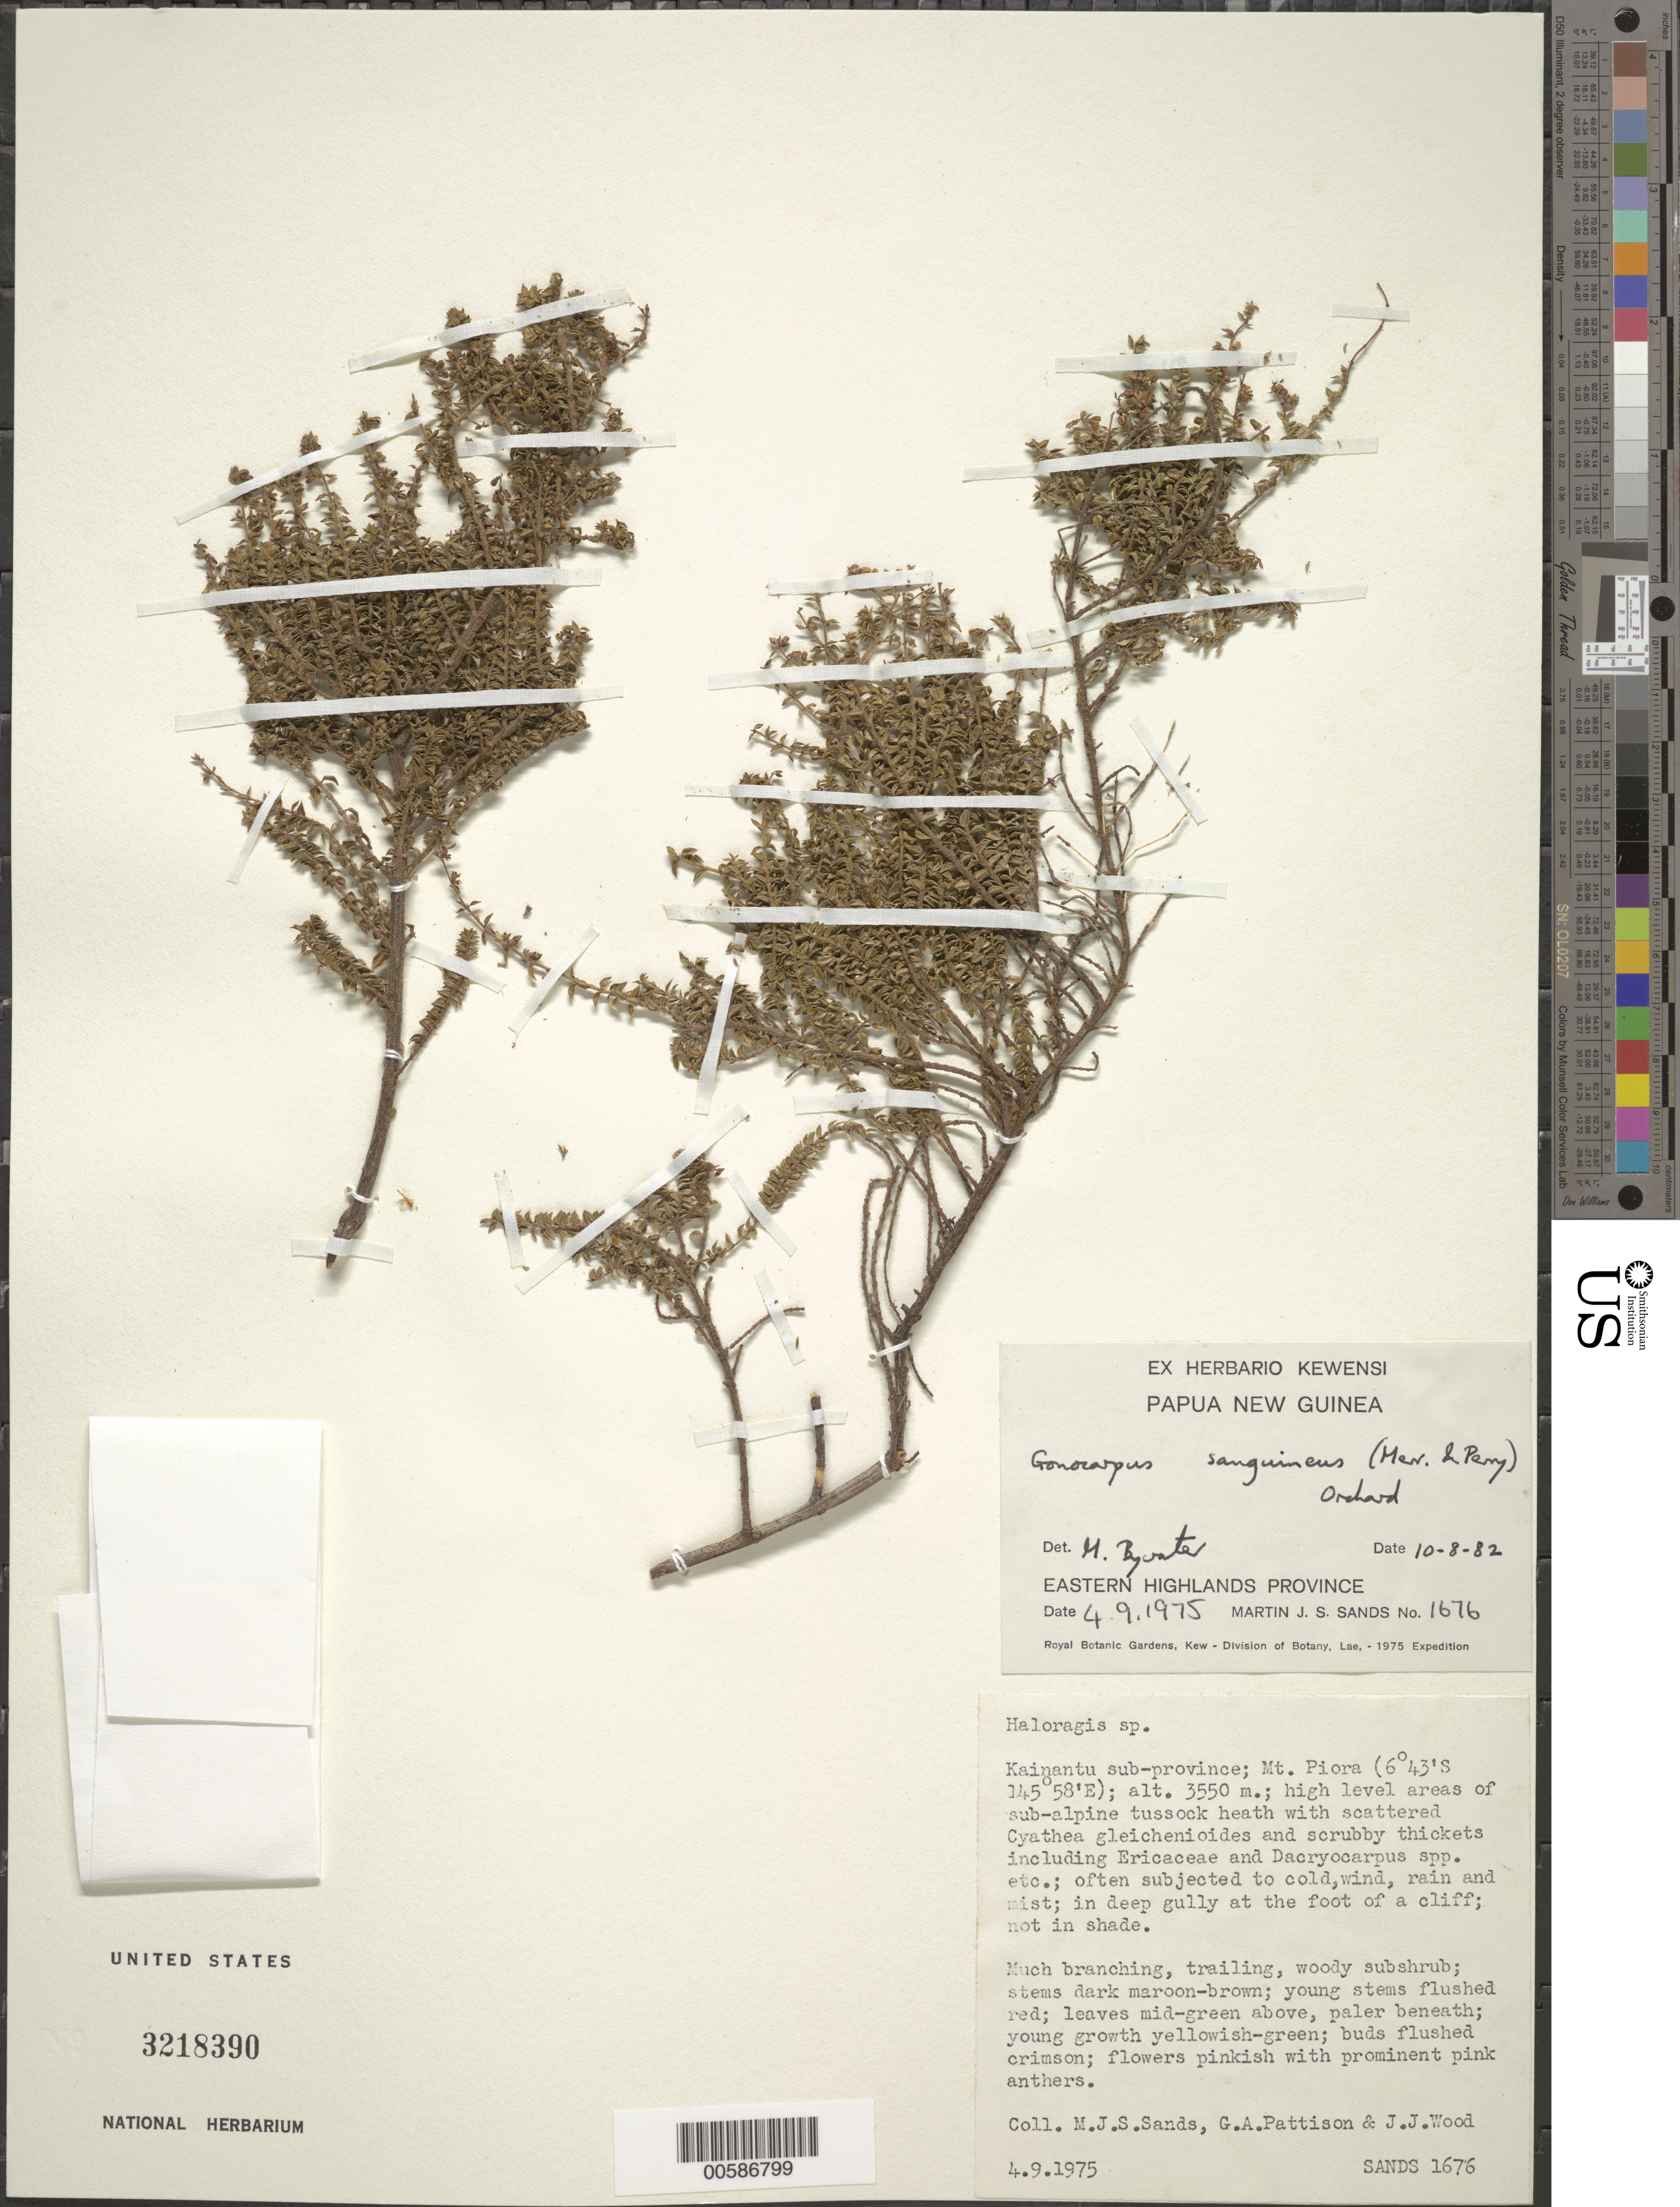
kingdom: Plantae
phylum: Tracheophyta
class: Magnoliopsida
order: Saxifragales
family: Haloragaceae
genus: Gonocarpus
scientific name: Gonocarpus sanguineus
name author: (Merr. & L.M. Perry) Orchard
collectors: M. Sands, G. Pattison & J. Wood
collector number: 1676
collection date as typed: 04 Sep 1975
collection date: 1975-09-04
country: Papua New Guinea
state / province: Eastern Highlands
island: New Guinea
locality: Kainantu, Mt. Piora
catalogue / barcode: US 3218390